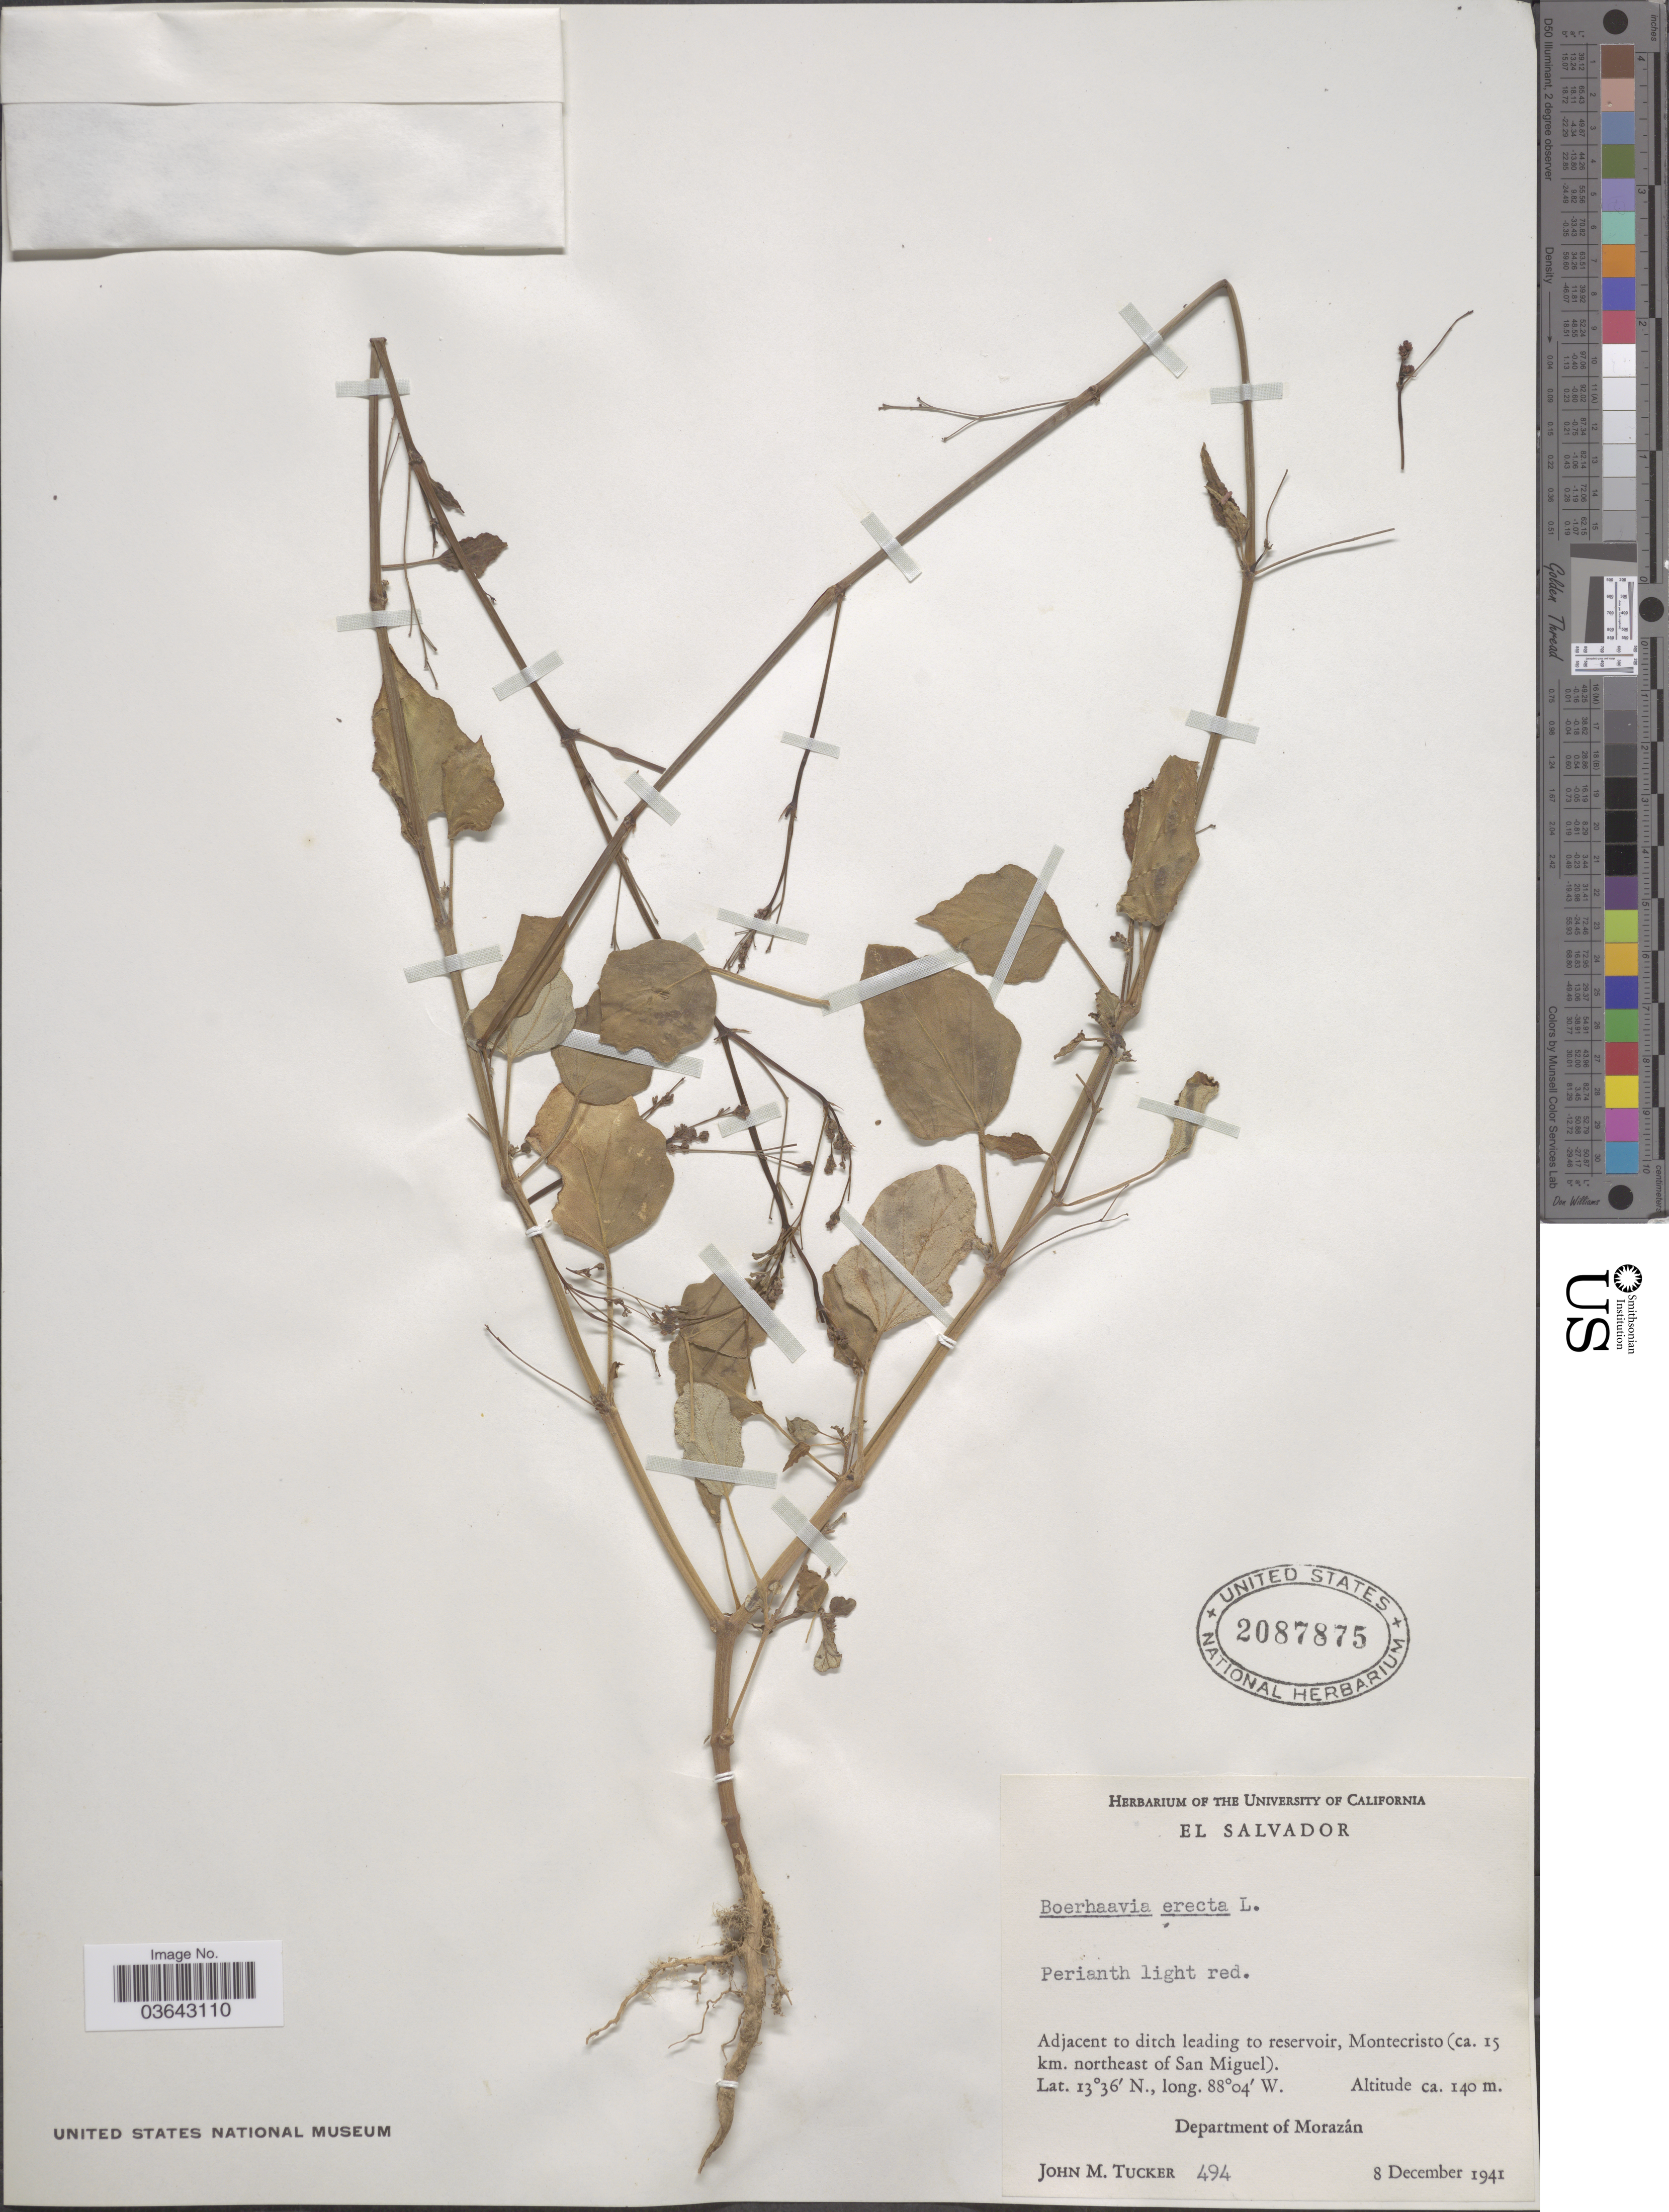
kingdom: Plantae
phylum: Tracheophyta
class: Magnoliopsida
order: Caryophyllales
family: Nyctaginaceae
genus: Boerhavia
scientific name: Boerhavia erecta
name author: L.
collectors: J. M. Tucker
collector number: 494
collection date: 1941-12-08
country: El Salvador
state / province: Morazan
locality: Adjacent to ditch leading to reservoir, Montecristo (ca. 15 km. northeast of San Miguel). Department of Morazán.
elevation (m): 140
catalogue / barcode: US 2087875